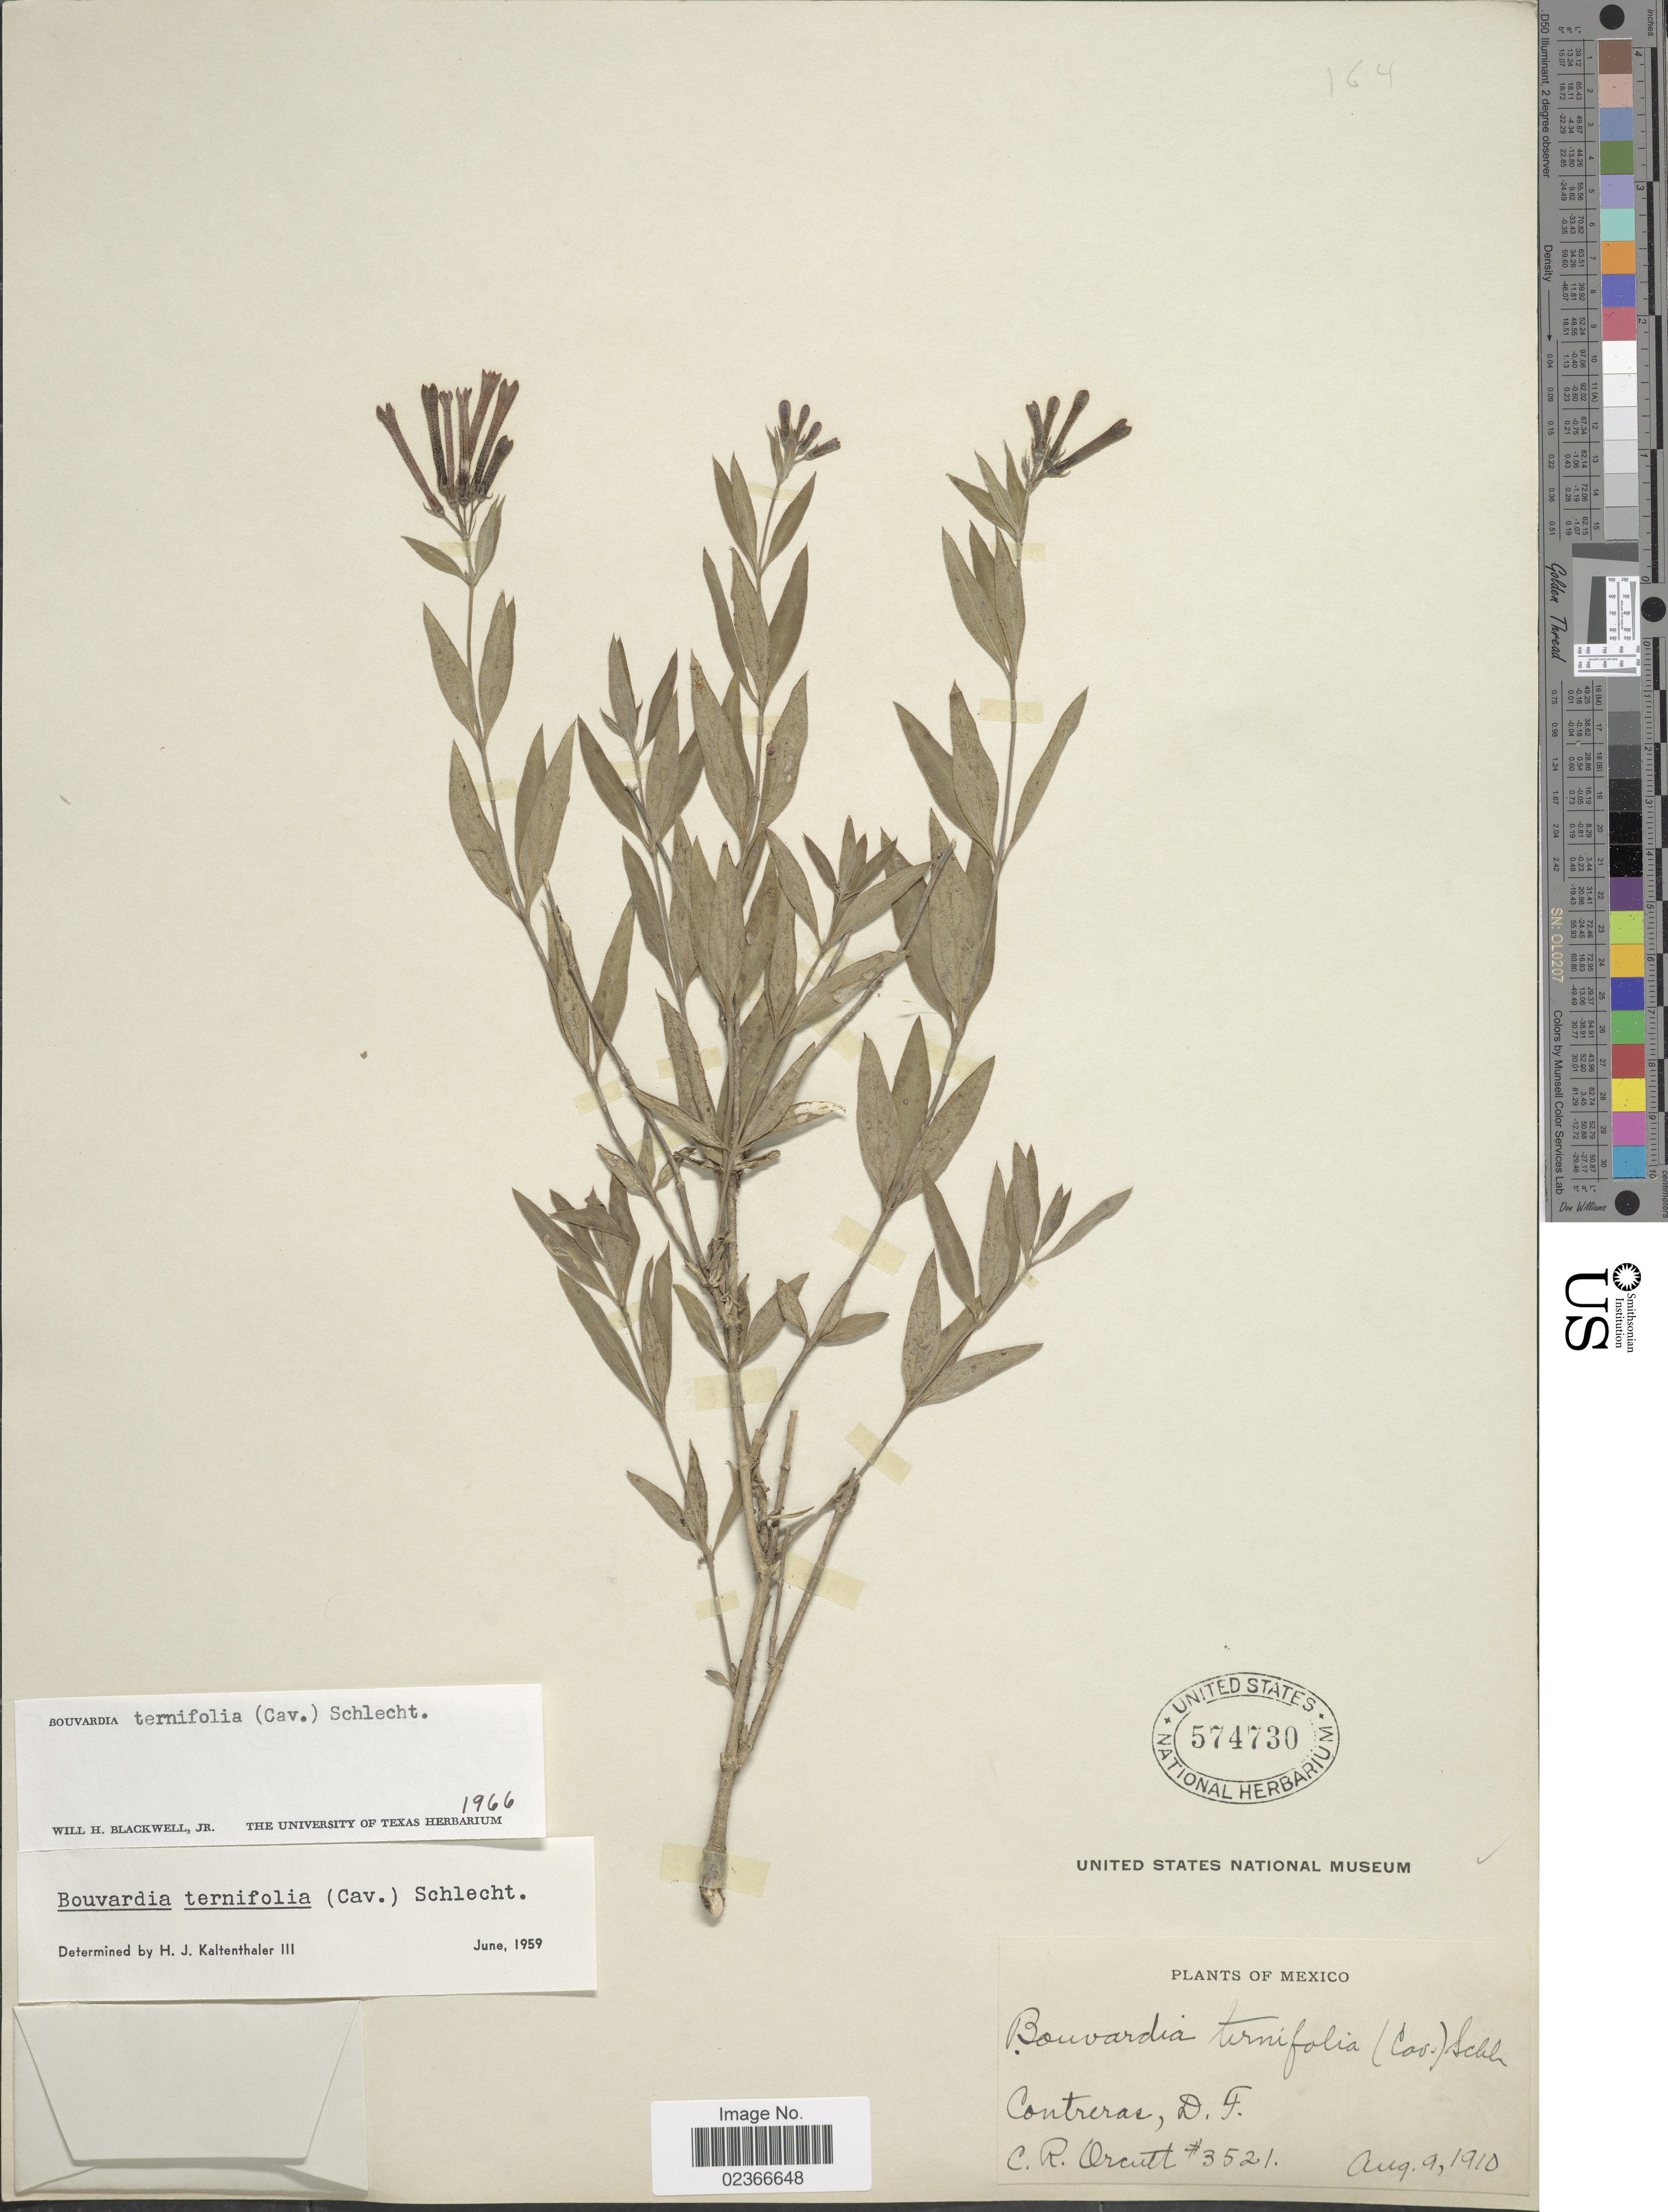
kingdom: Plantae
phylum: Tracheophyta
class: Magnoliopsida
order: Gentianales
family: Rubiaceae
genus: Bouvardia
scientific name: Bouvardia ternifolia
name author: (Cav.) Schltdl.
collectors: C. R. Orcutt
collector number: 3521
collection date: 1910-08-09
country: Mexico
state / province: Distrito Federal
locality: Contreras, D.F.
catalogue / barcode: US 574730